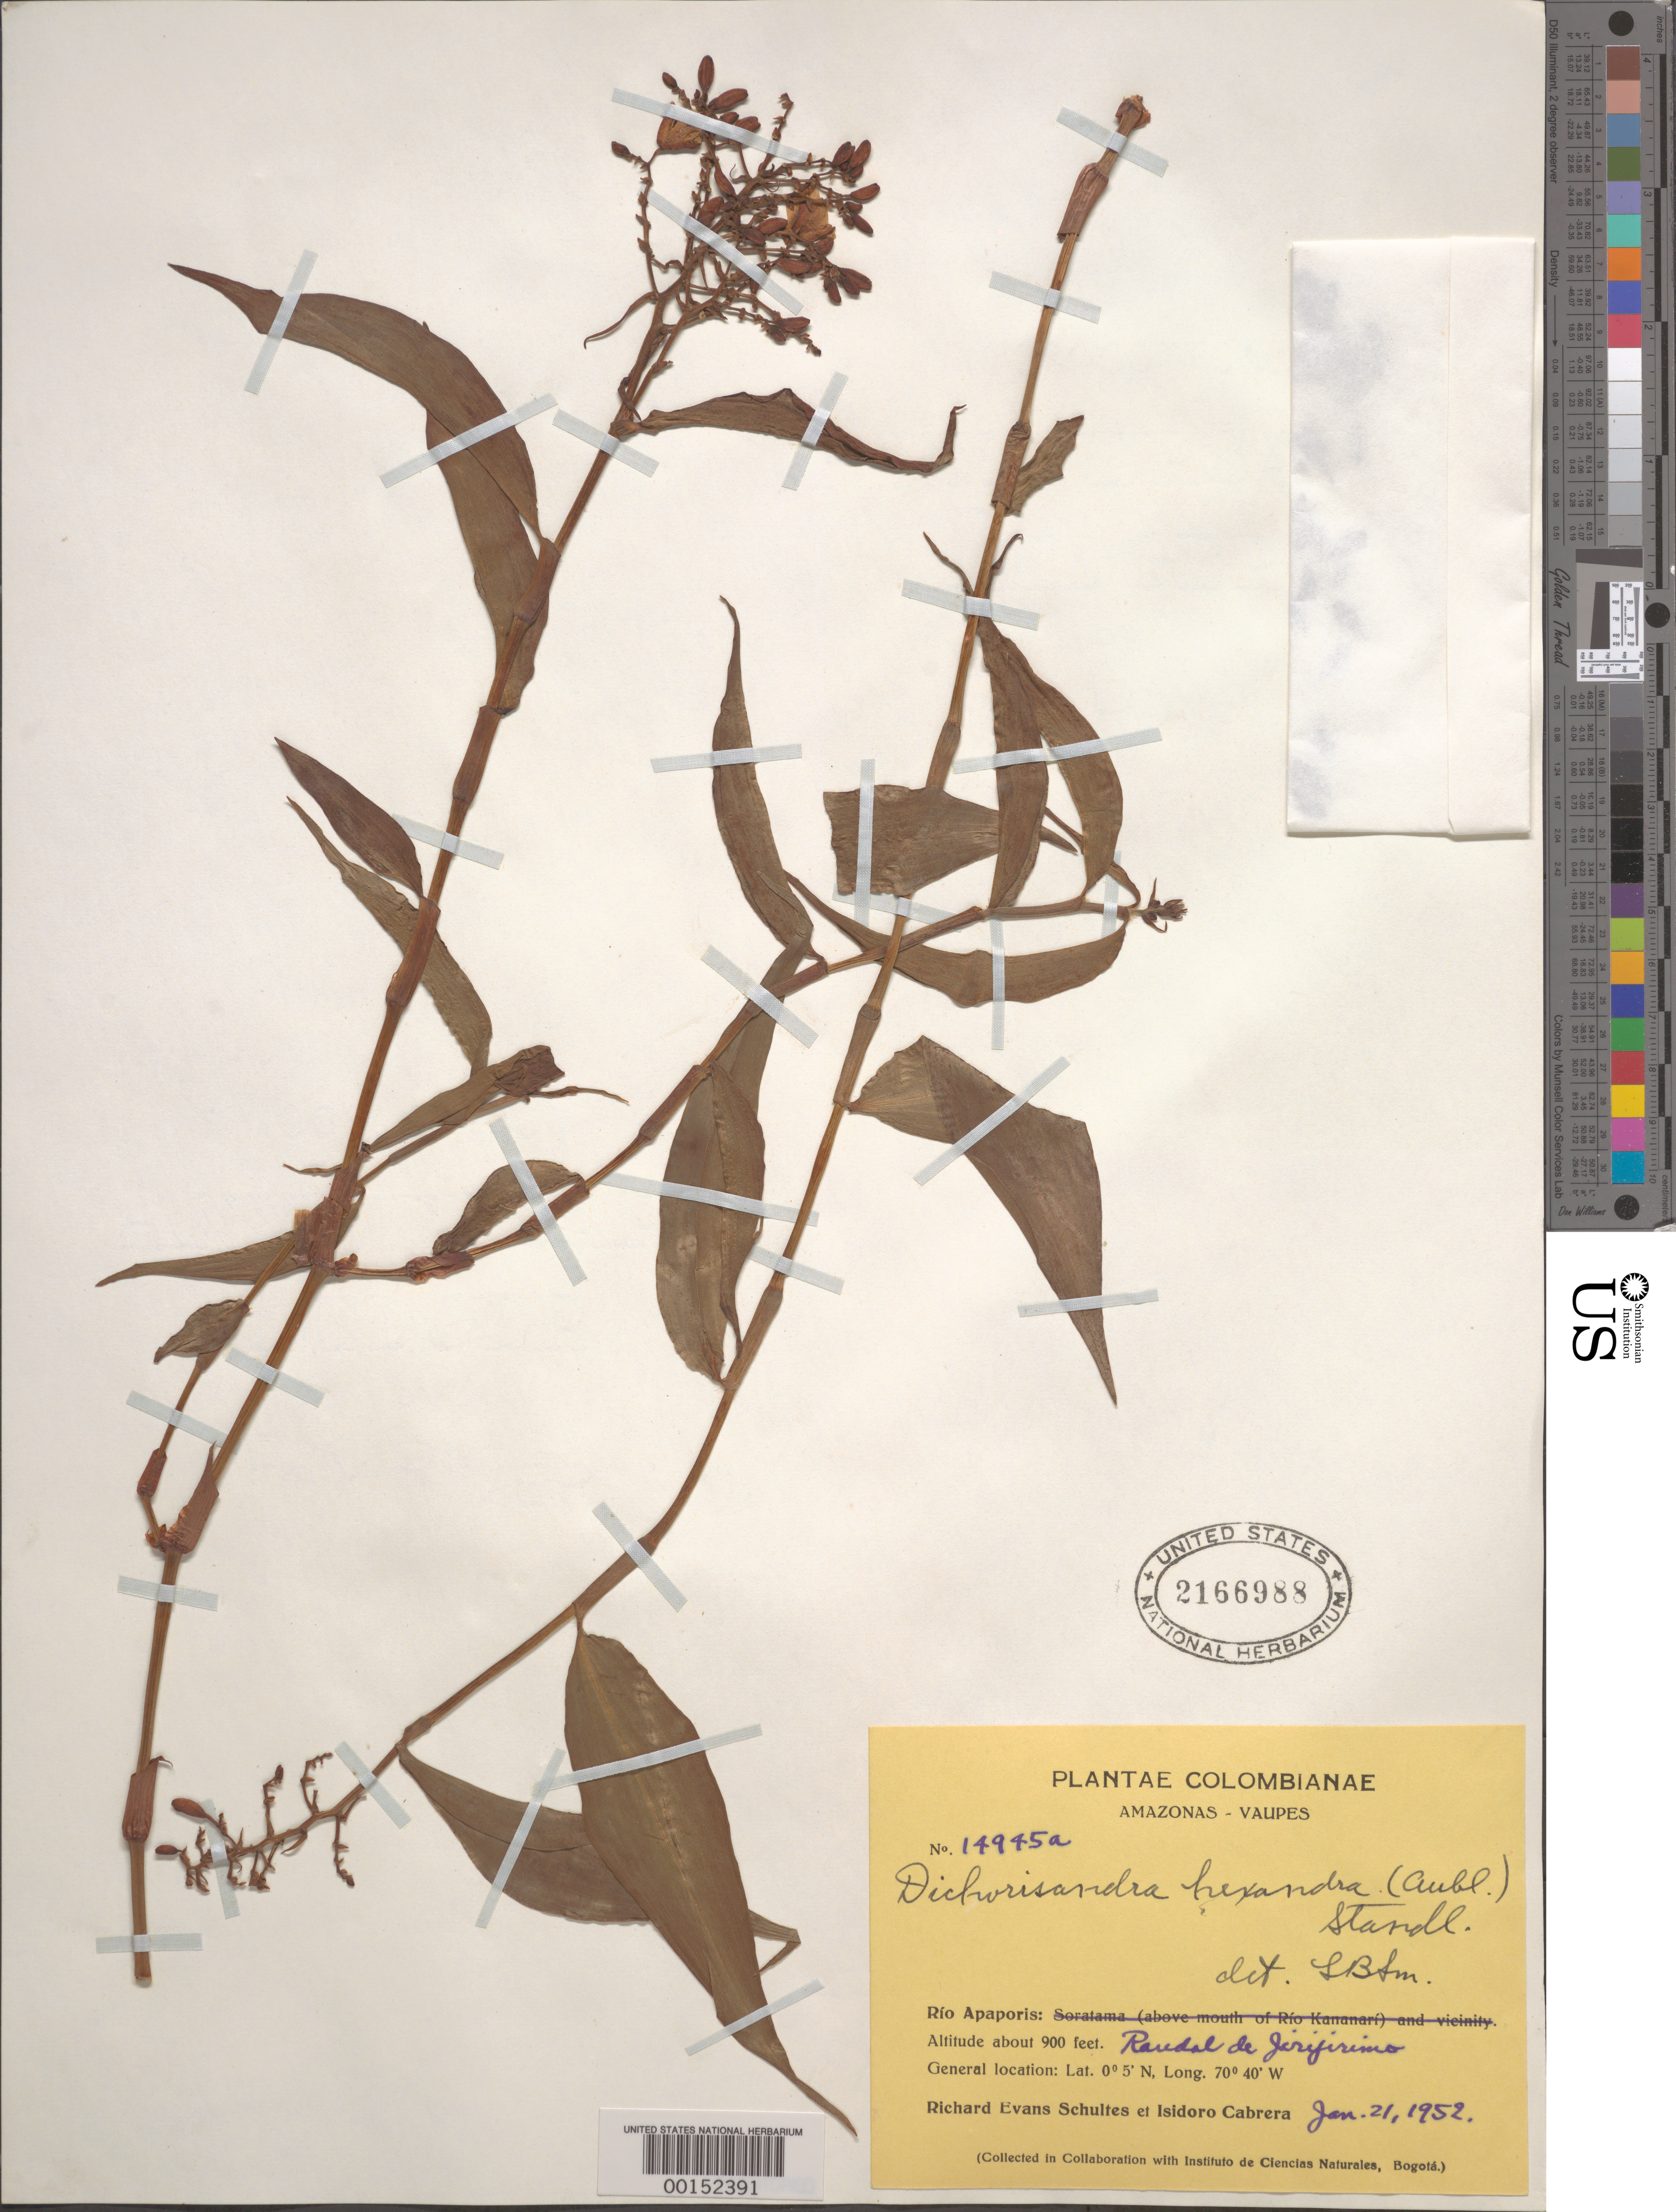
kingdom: Plantae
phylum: Tracheophyta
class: Liliopsida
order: Commelinales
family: Commelinaceae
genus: Dichorisandra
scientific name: Dichorisandra hexandra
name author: (Aubl.) Standl.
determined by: Smith, Lyman B., (US), NMNH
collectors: R. E. Schultes & I. Cabrera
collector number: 14945a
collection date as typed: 21 Jan 1952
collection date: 1952-01-21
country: Colombia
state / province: Amazônas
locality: Rio Apaporis, Raudal de Jirijirimo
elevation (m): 275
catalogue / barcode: US 2166988